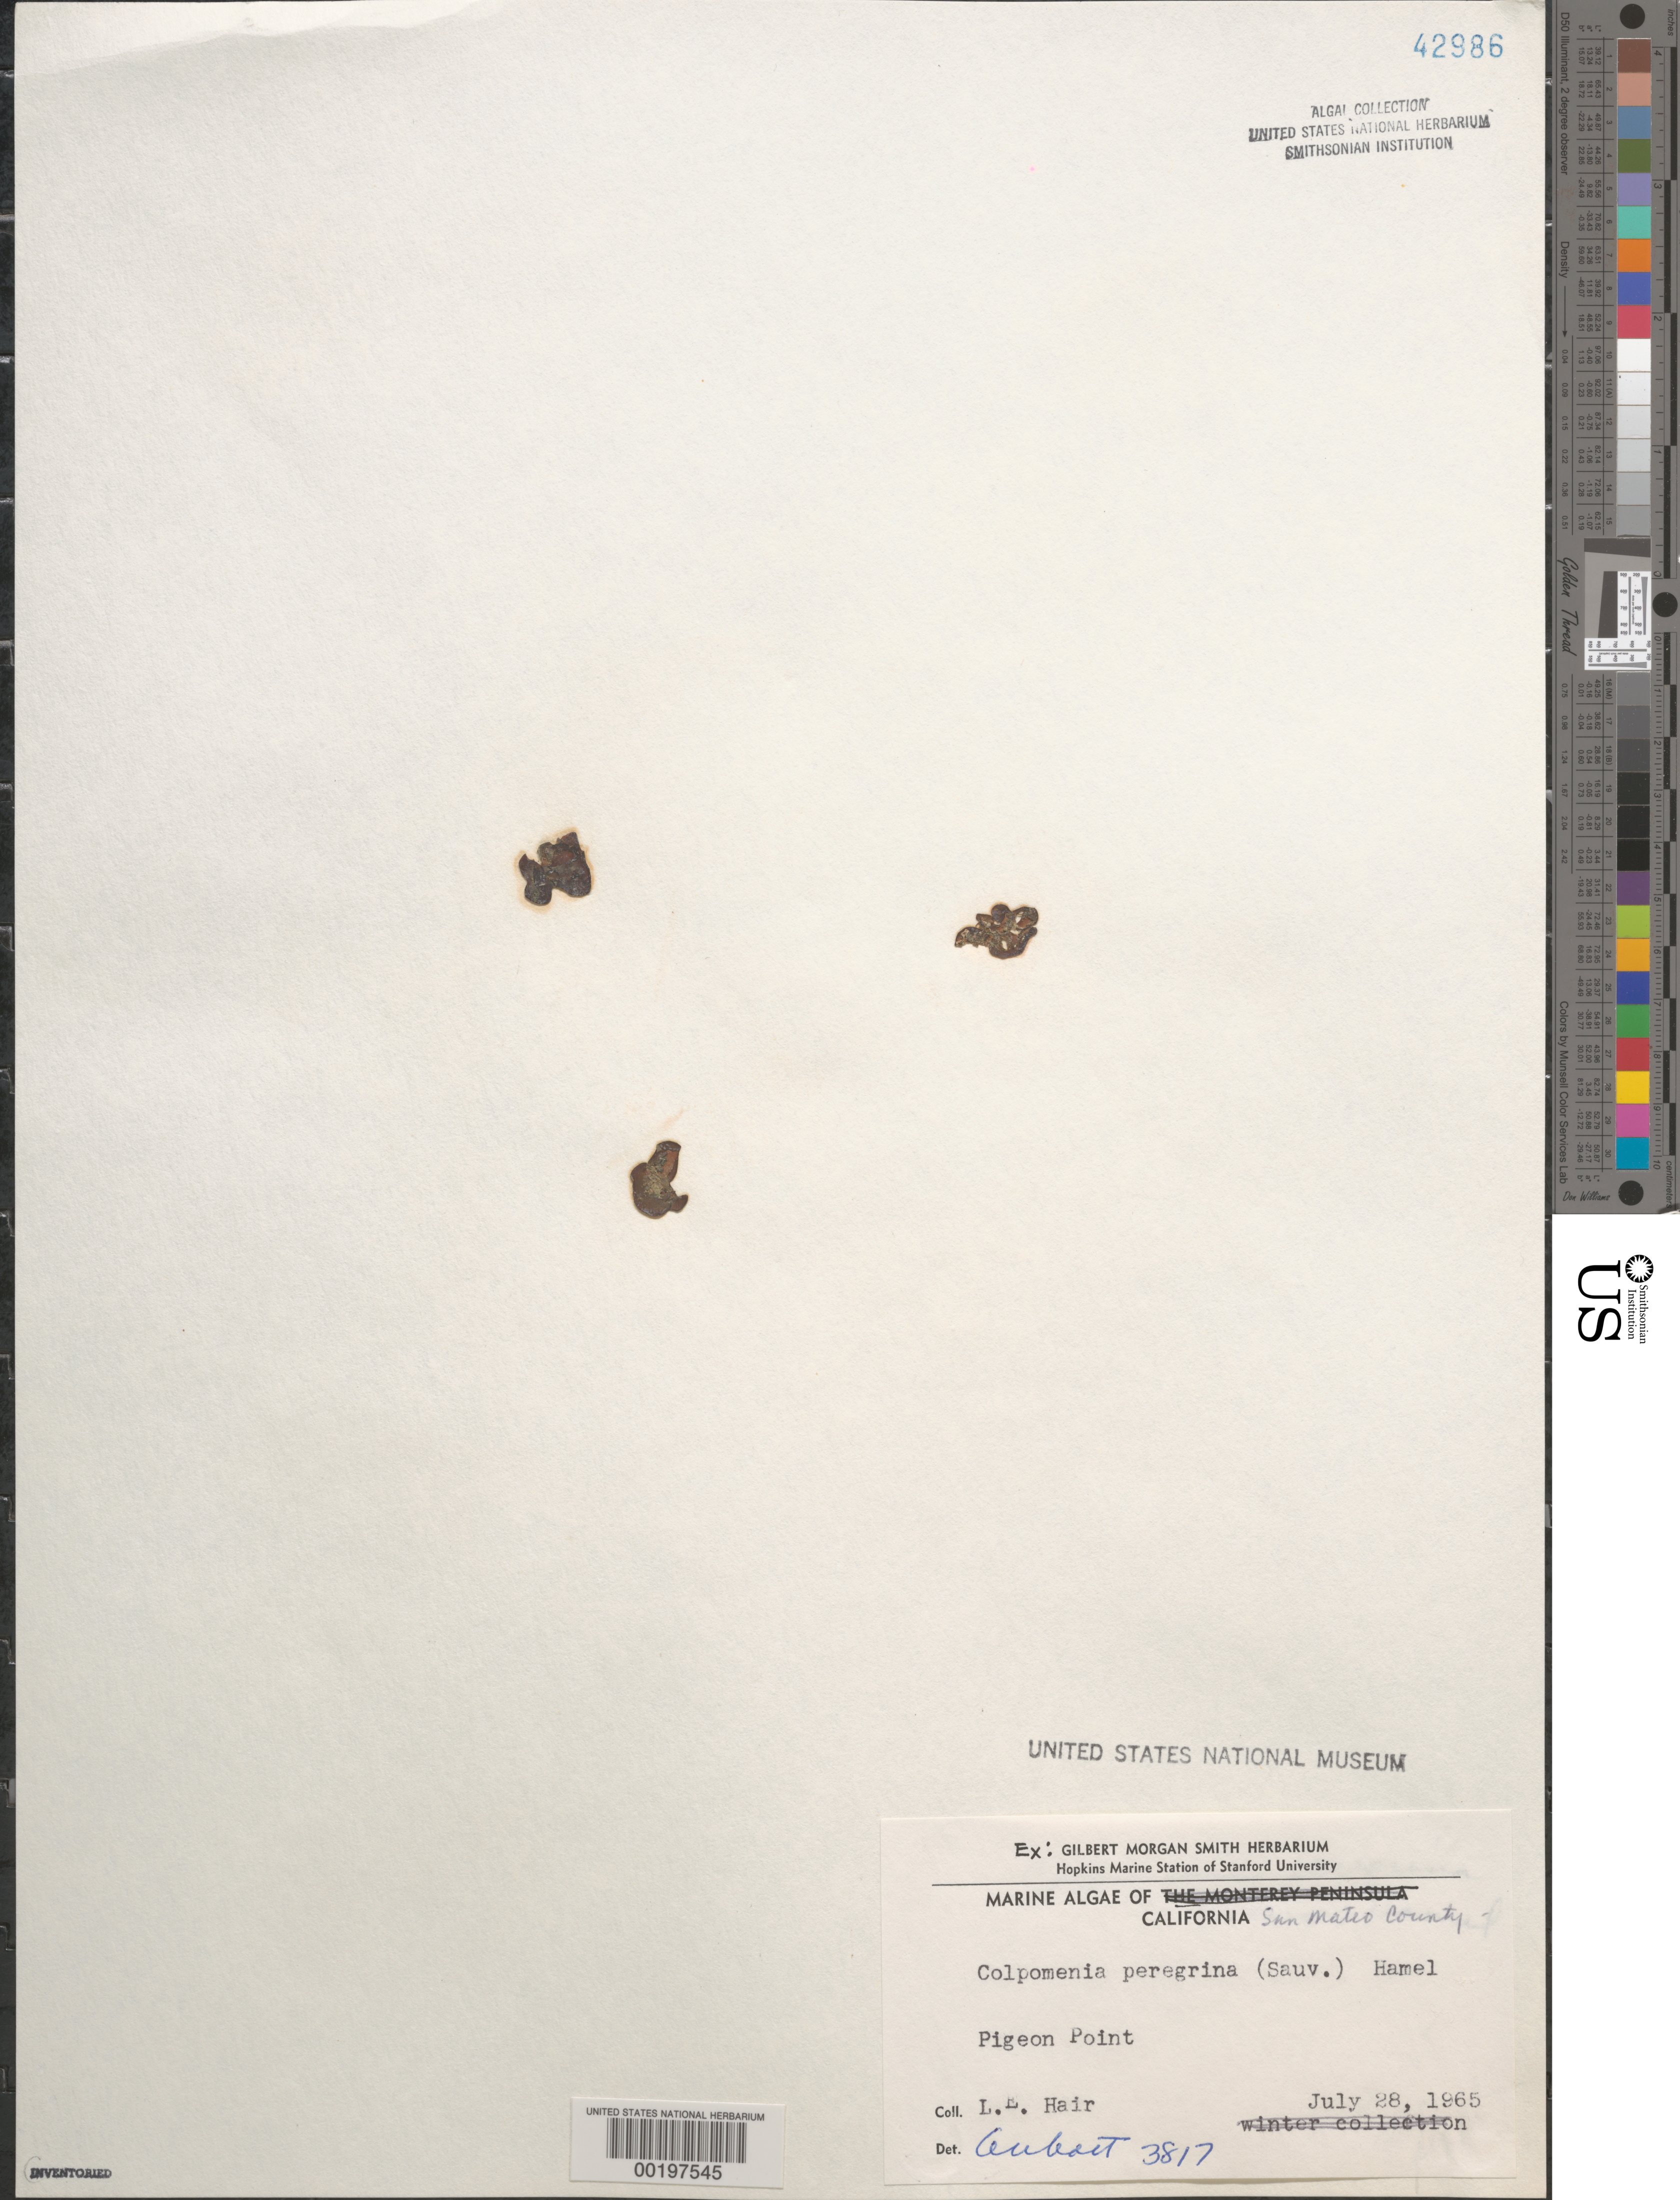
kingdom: Chromista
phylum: Ochrophyta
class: Phaeophyceae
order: Scytosiphonales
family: Scytosiphonaceae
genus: Colpomenia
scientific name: Colpomenia peregrina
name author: Sauv.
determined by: Abbott, Isabella A.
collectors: L. Hair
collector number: IAA 3817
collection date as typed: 28 Jul 1965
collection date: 1965-07-28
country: United States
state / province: California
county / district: San Mateo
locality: Pigeon Point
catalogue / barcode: US 42986